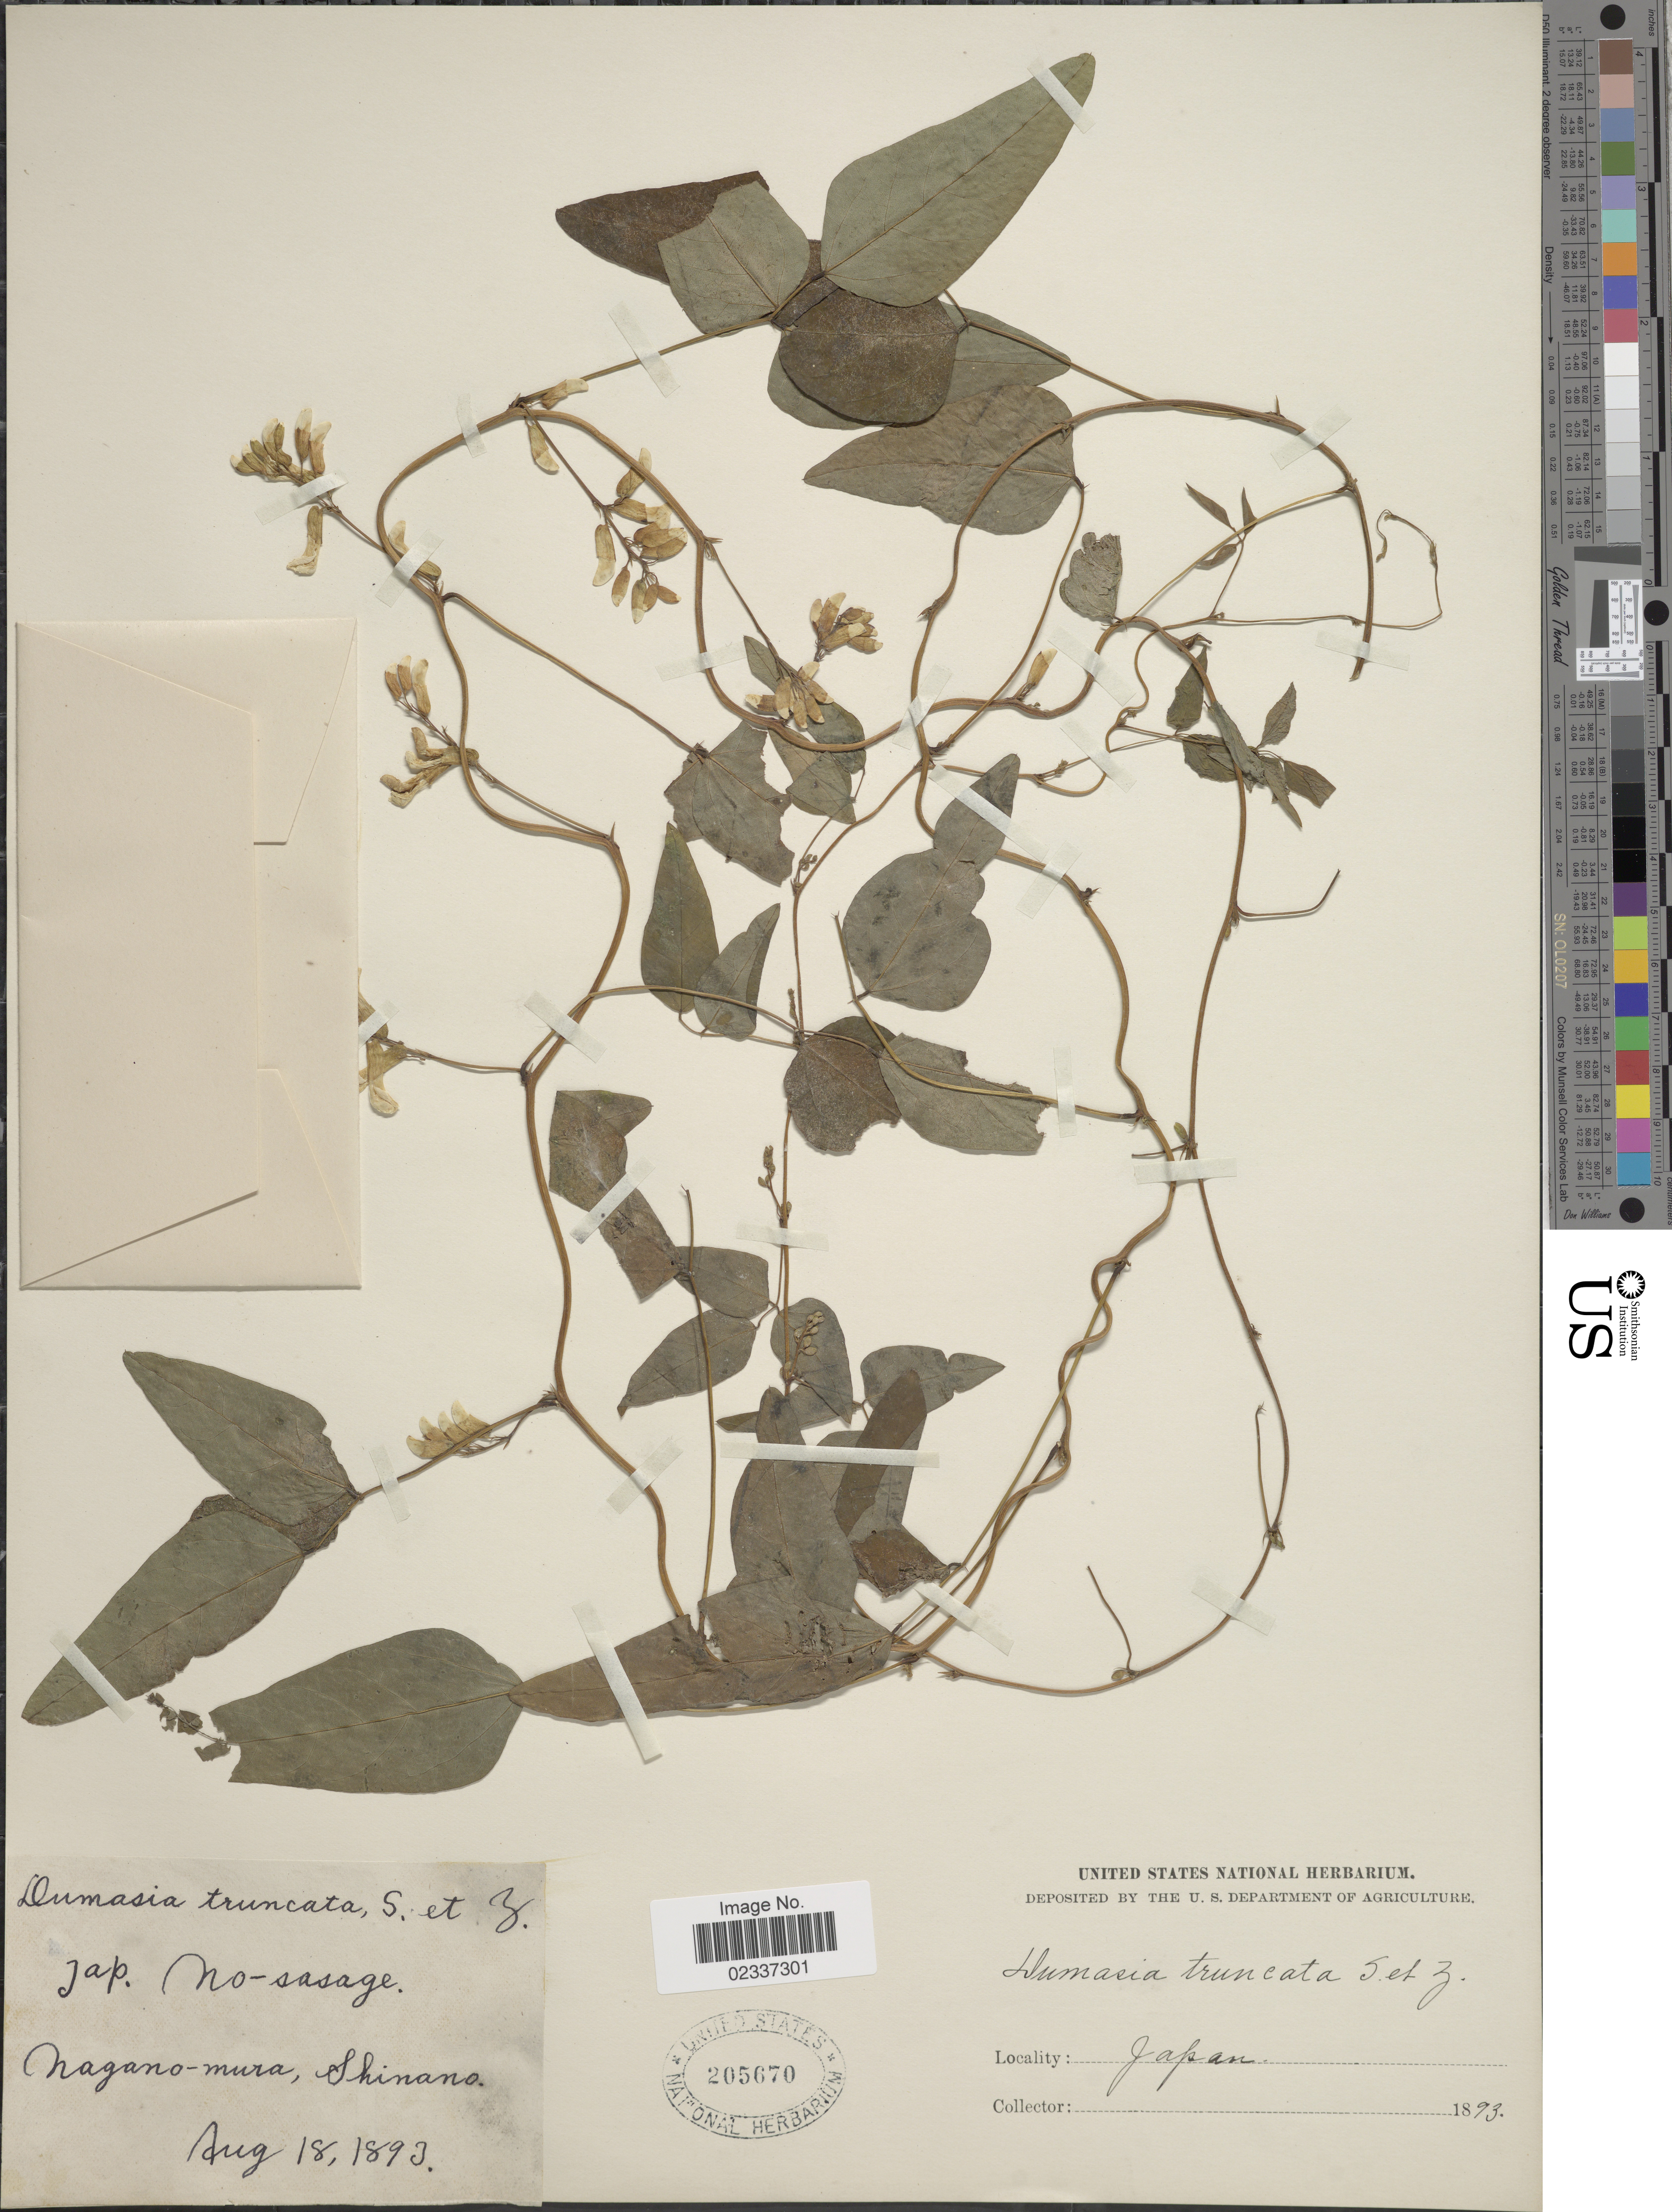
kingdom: Plantae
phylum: Tracheophyta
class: Magnoliopsida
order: Fabales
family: Fabaceae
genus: Dumasia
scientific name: Dumasia truncata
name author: Siebold & Zucc.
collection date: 1893-08-18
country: Japan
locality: Japan, Nagano-mura, Shinano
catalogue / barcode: US 205670